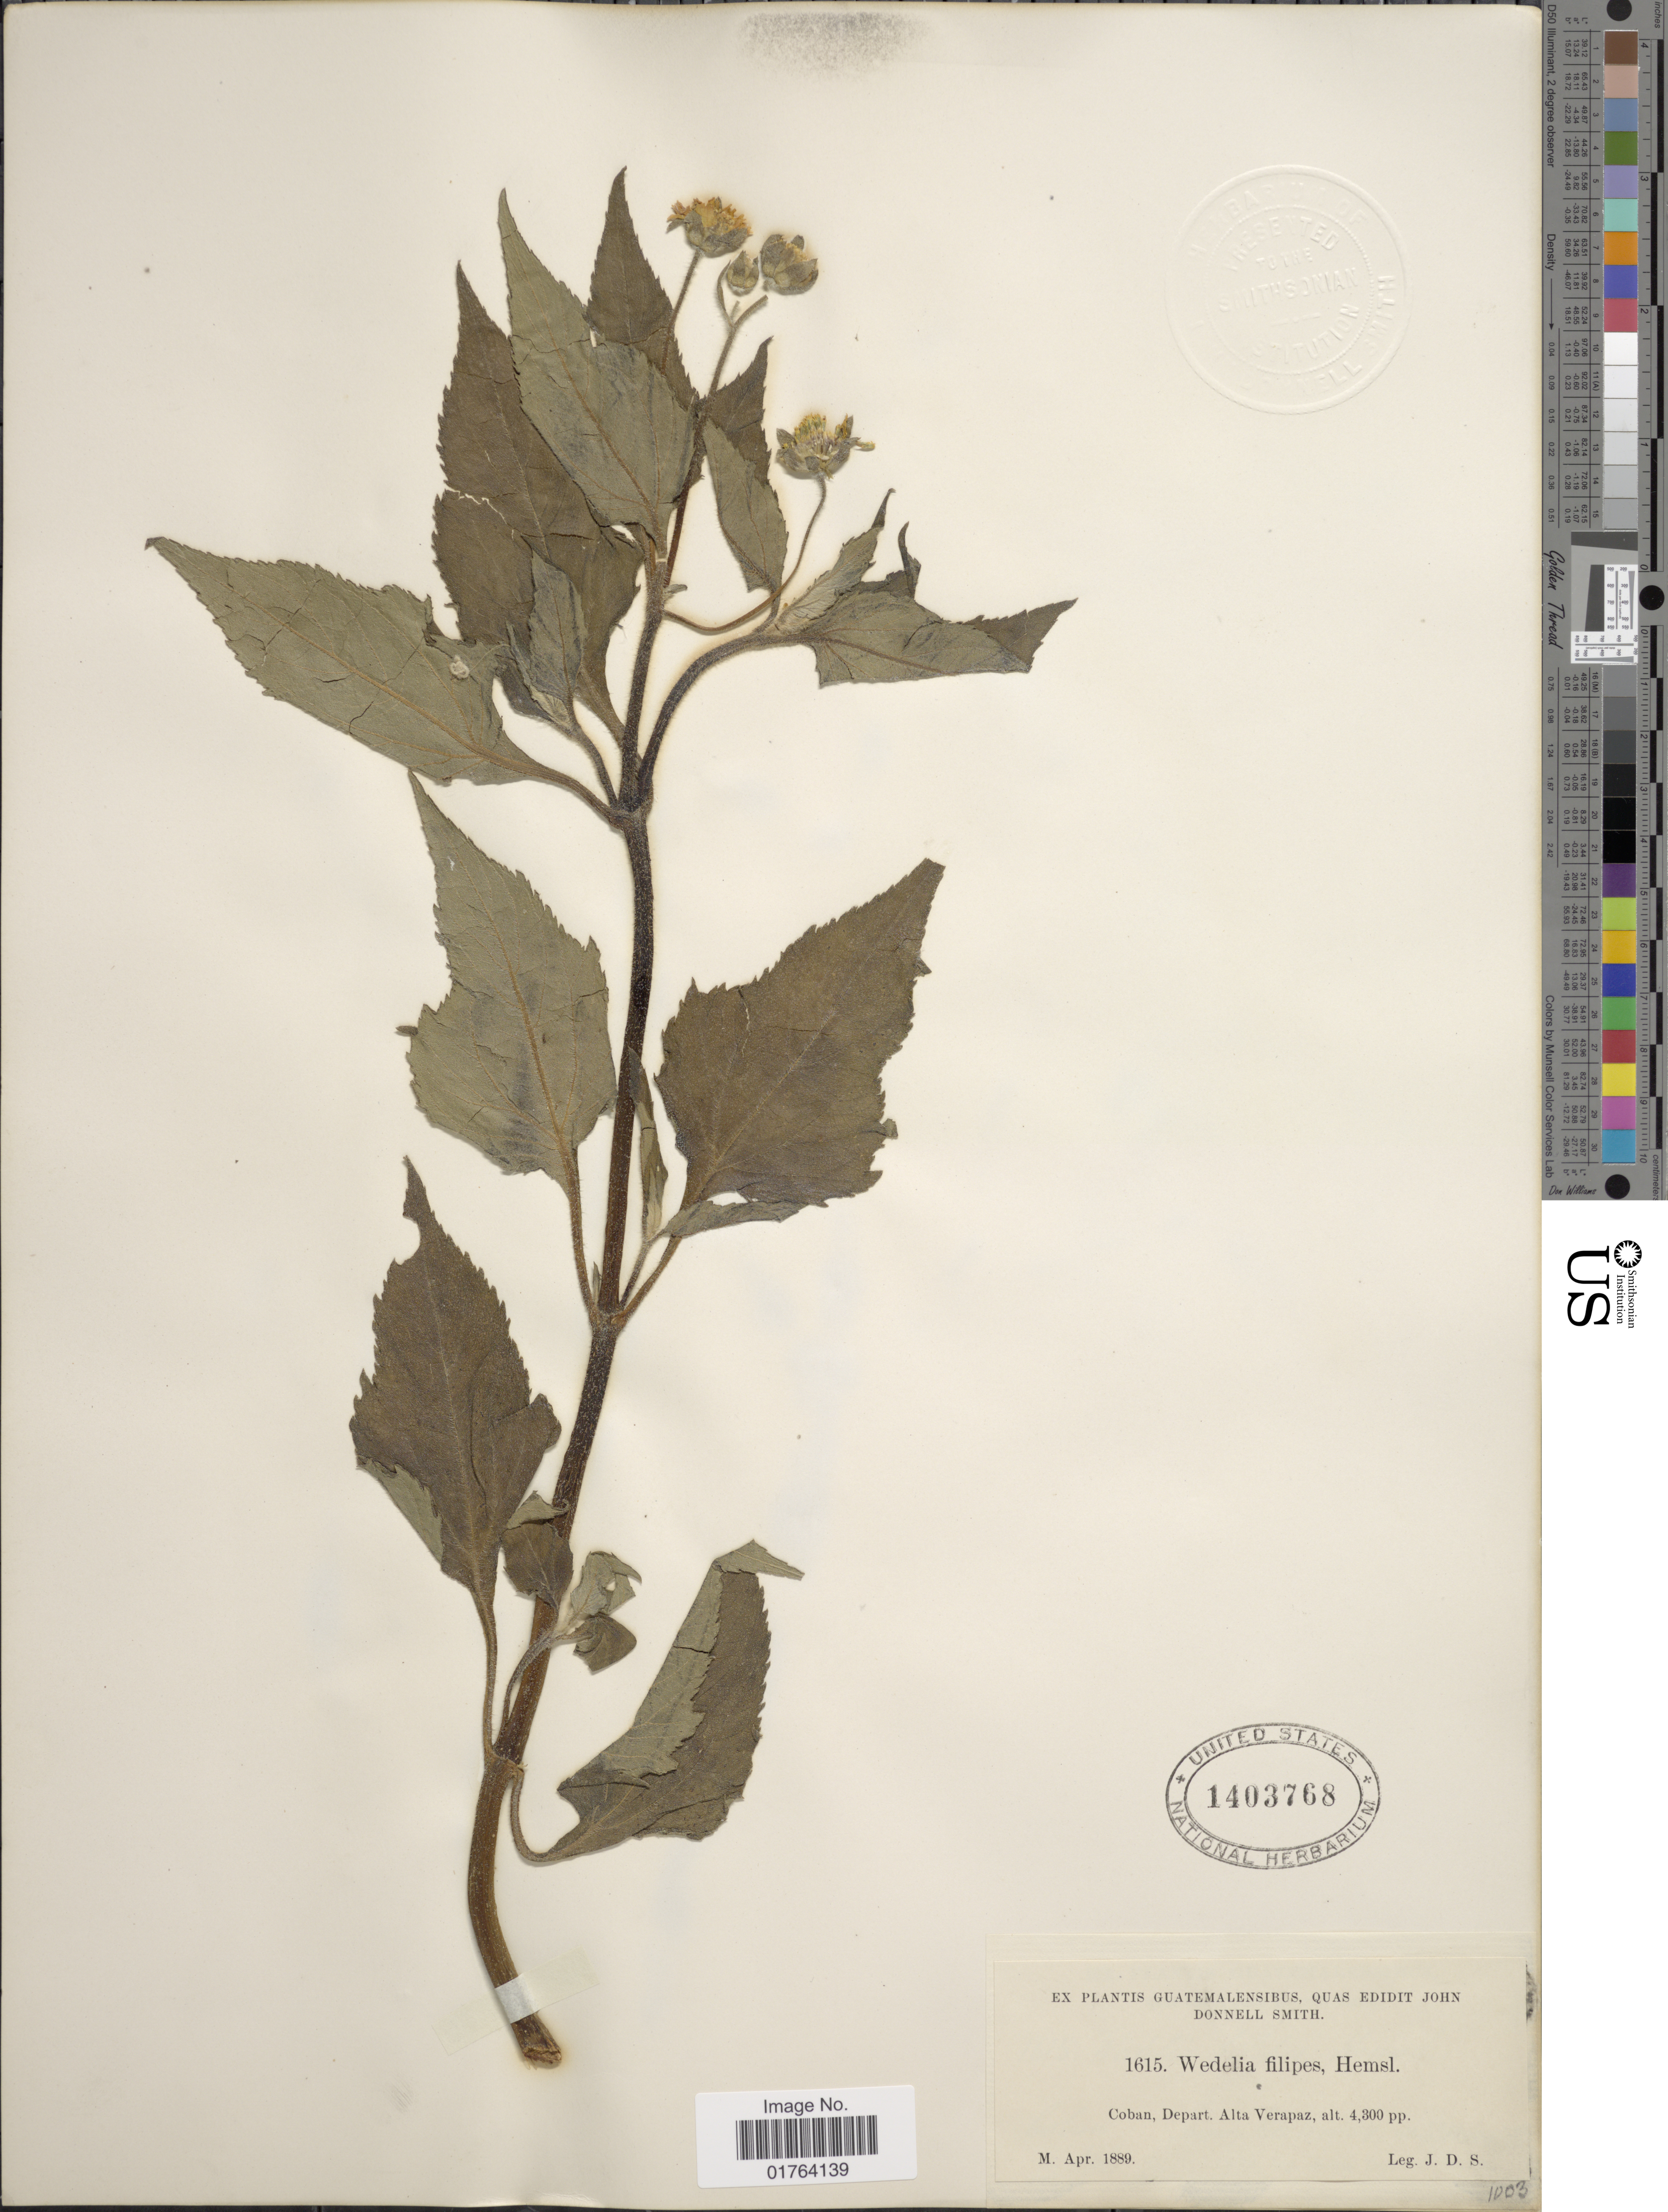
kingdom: Plantae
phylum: Tracheophyta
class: Magnoliopsida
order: Asterales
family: Asteraceae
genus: Wedelia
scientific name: Wedelia filipes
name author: Hemsl.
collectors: J. Donnell Smith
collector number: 1615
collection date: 1889-04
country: Guatemala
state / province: Alta Verapaz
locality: Coban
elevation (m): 1311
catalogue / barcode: US 1403768